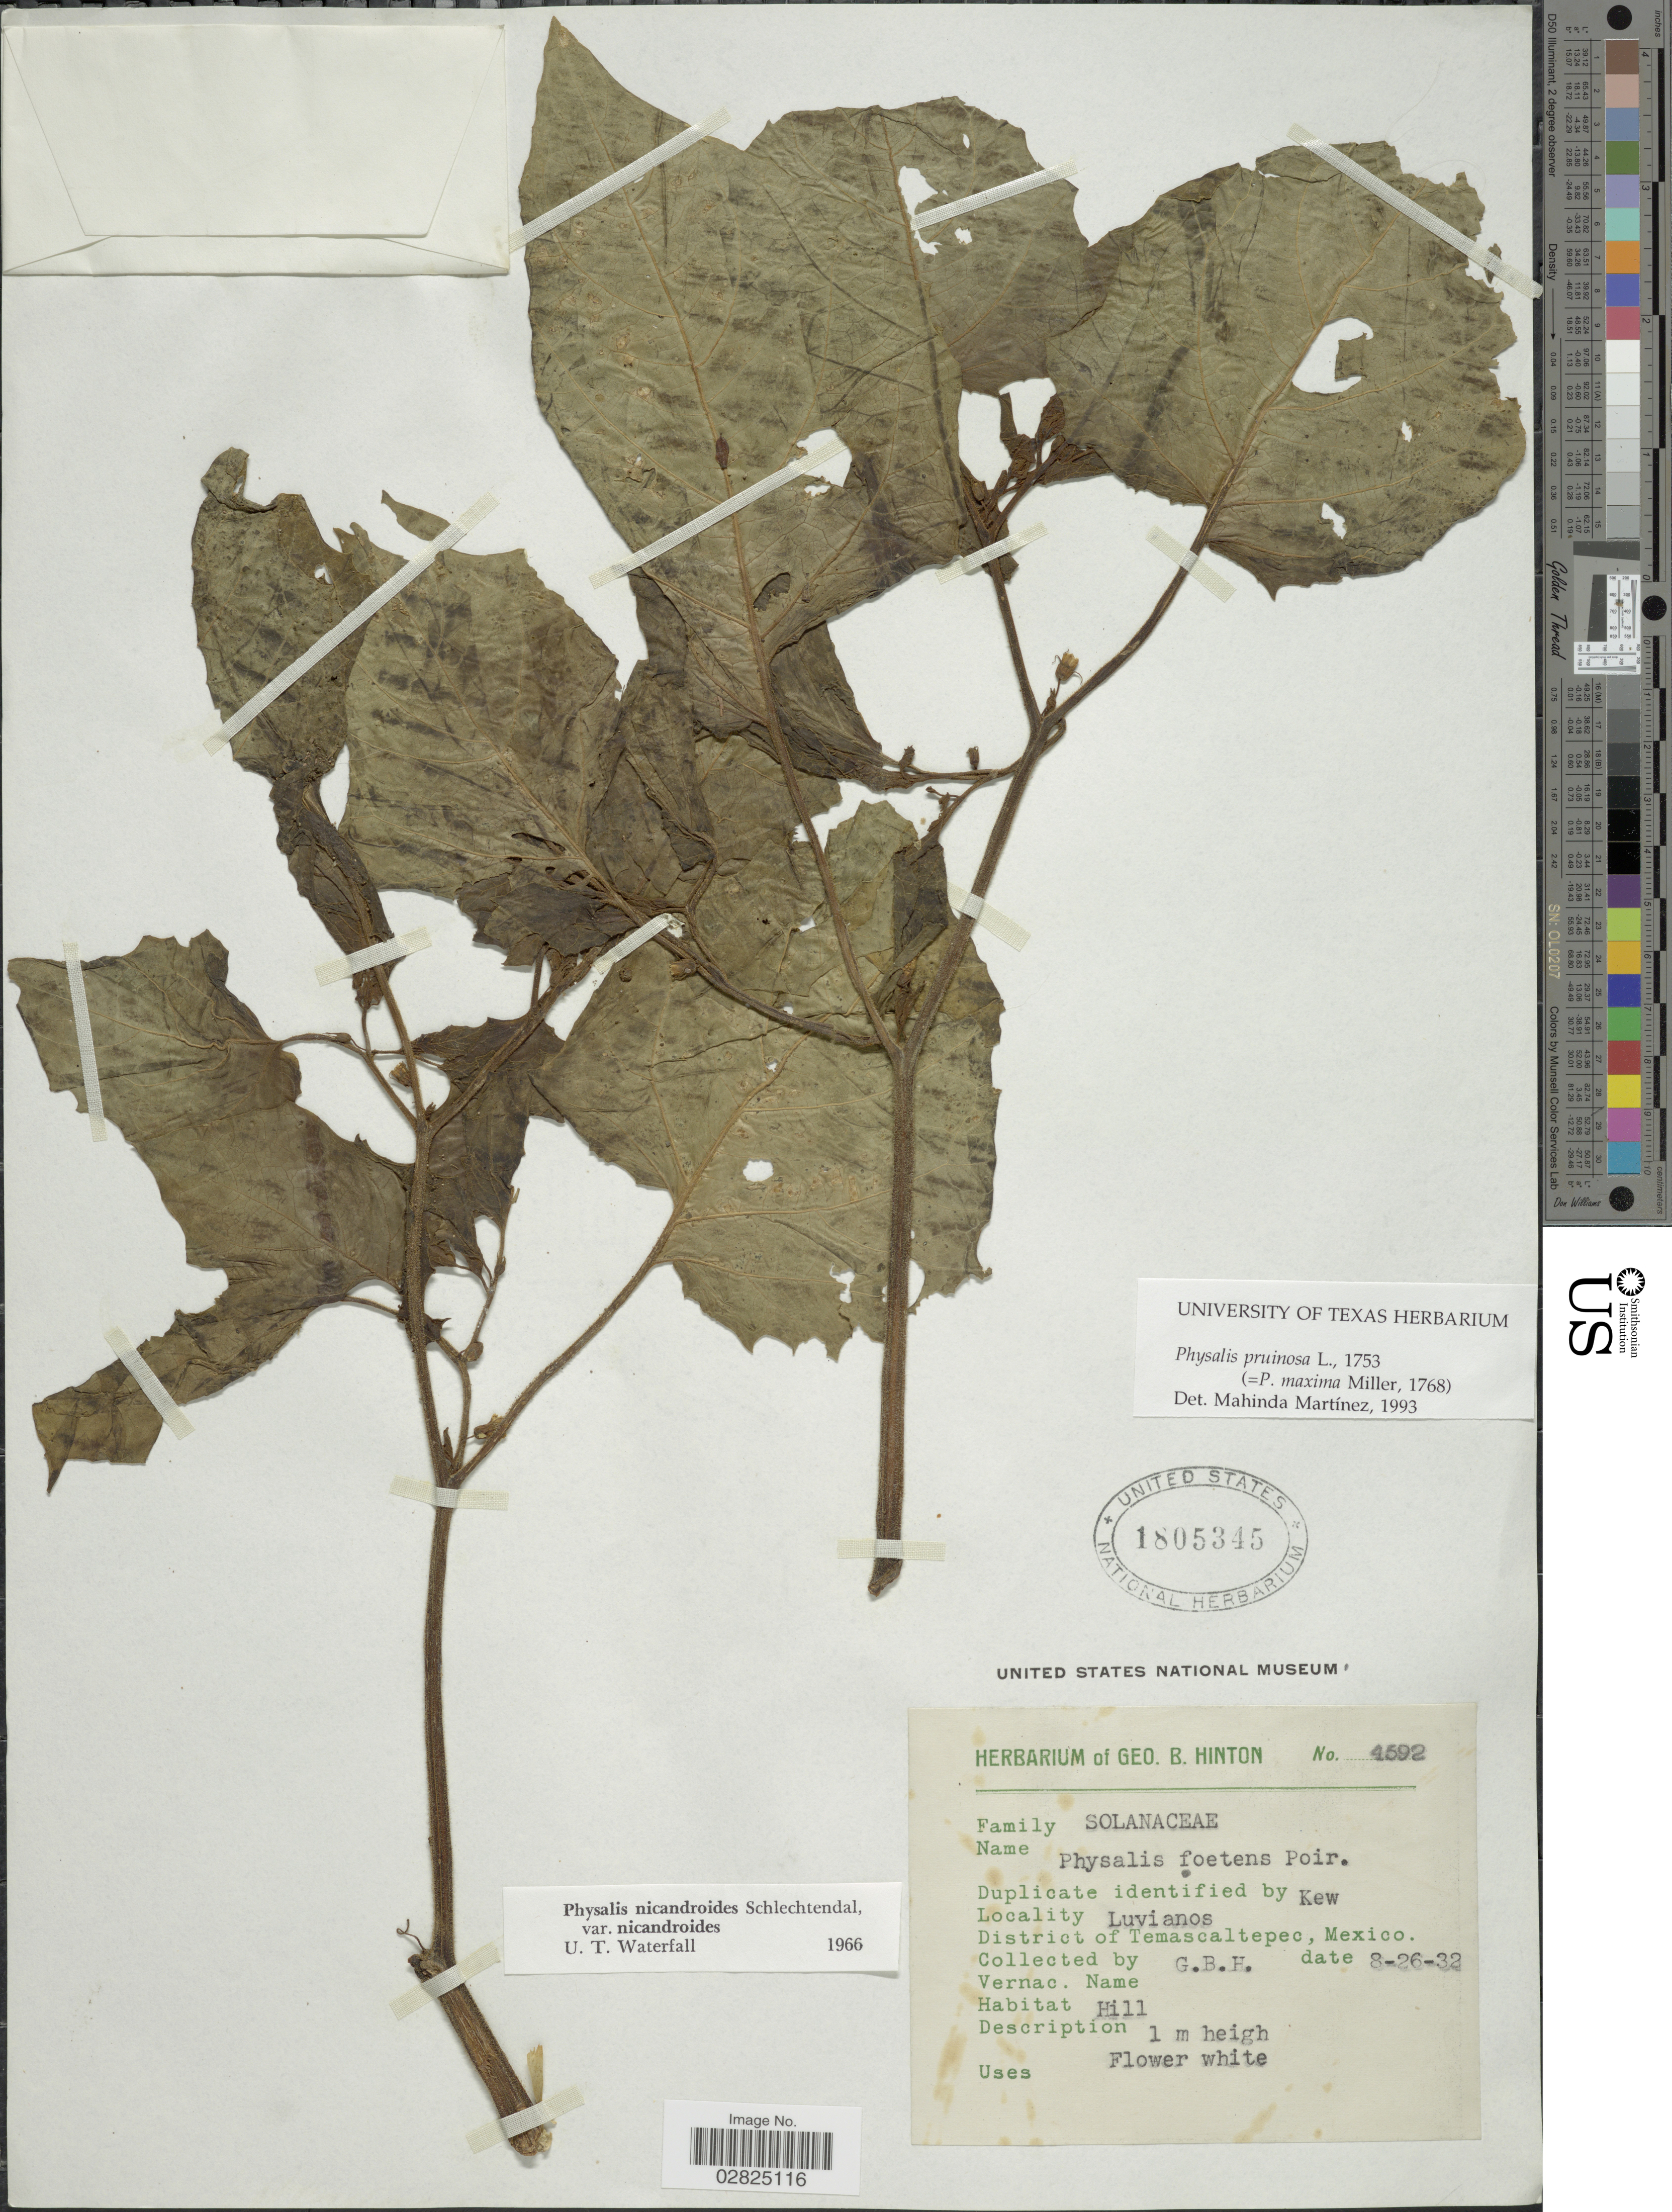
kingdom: Plantae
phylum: Tracheophyta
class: Magnoliopsida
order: Solanales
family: Solanaceae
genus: Physalis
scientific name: Physalis pruinosa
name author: L.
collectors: G. B. Hinton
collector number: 4592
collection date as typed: Transcribed d/m/y: 26/8/32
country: Mexico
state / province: México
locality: Luvianos, District of Temascaltepec.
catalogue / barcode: US 1805345